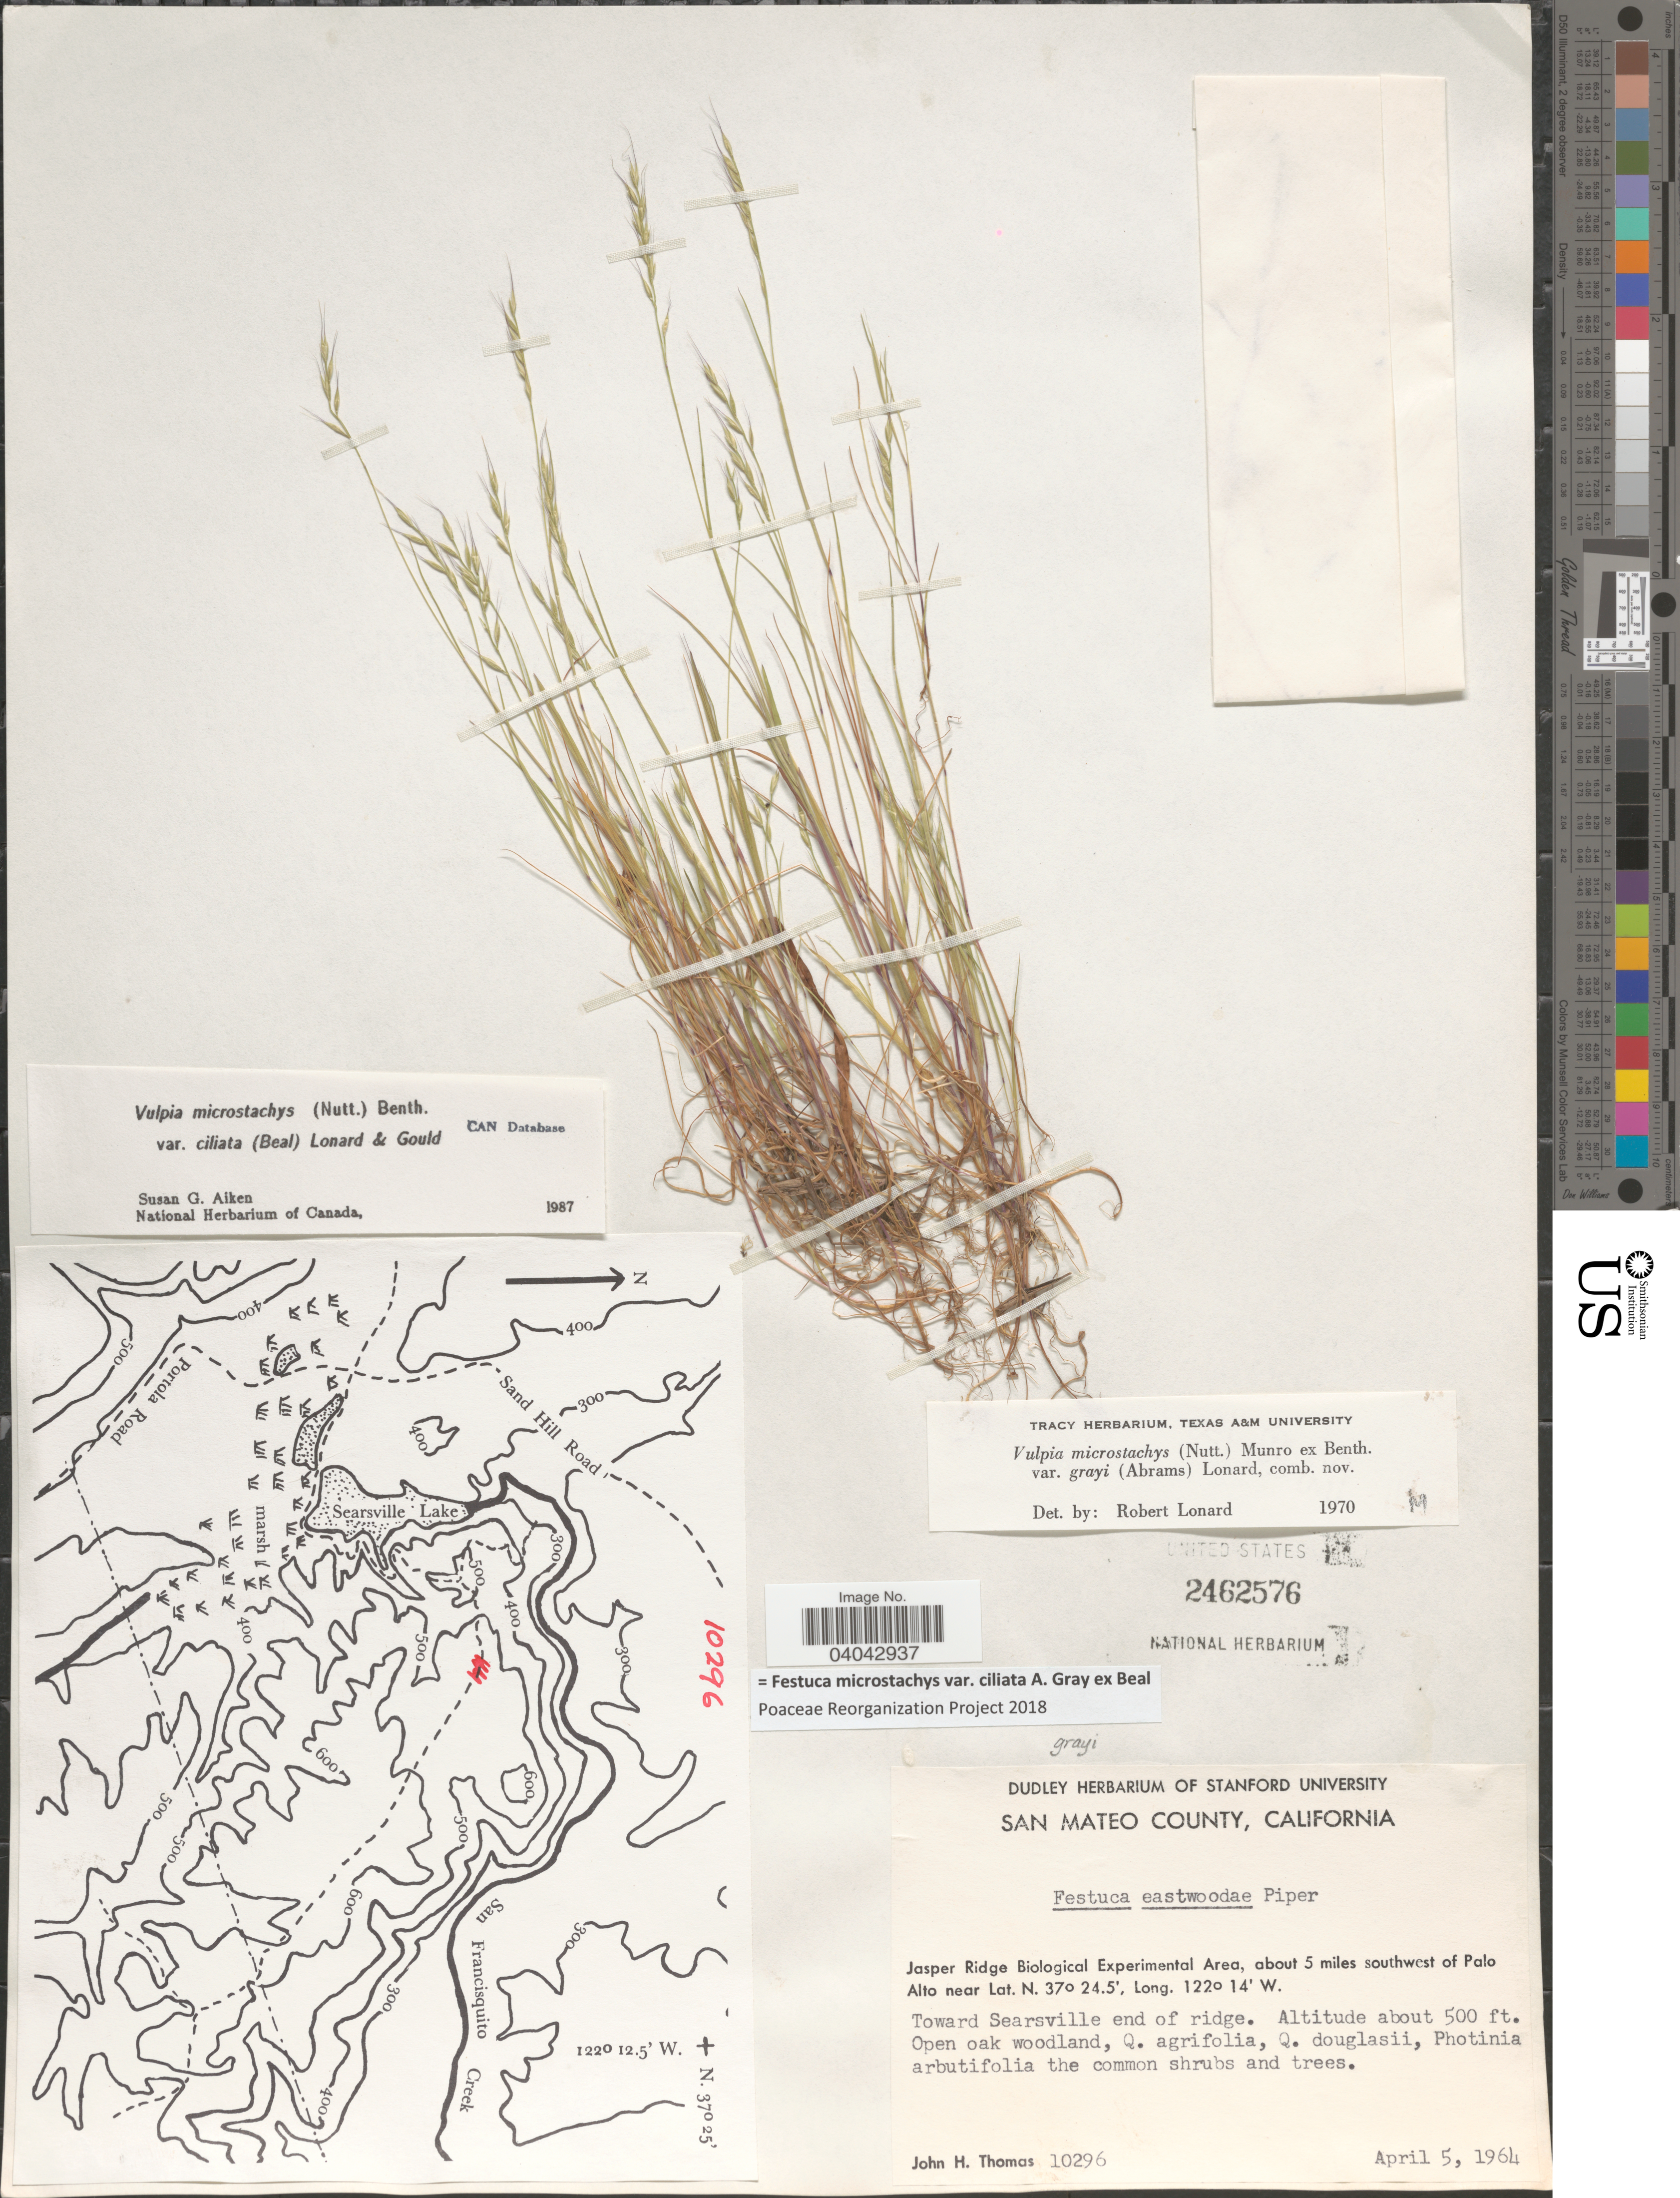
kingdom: Plantae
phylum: Tracheophyta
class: Liliopsida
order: Poales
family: Poaceae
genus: Festuca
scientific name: Festuca microstachys var. ciliata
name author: A. Gray ex W.J. Beal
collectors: J. H. Thomas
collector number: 10296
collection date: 1964-04-05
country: United States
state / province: California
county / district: San Mateo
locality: San Mateo County. Jasper Ridge Biological Experimental Area, about 5 miles southwest of Palo Alto. Toward Searsville end of ridge.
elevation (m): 152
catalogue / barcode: US 2462576